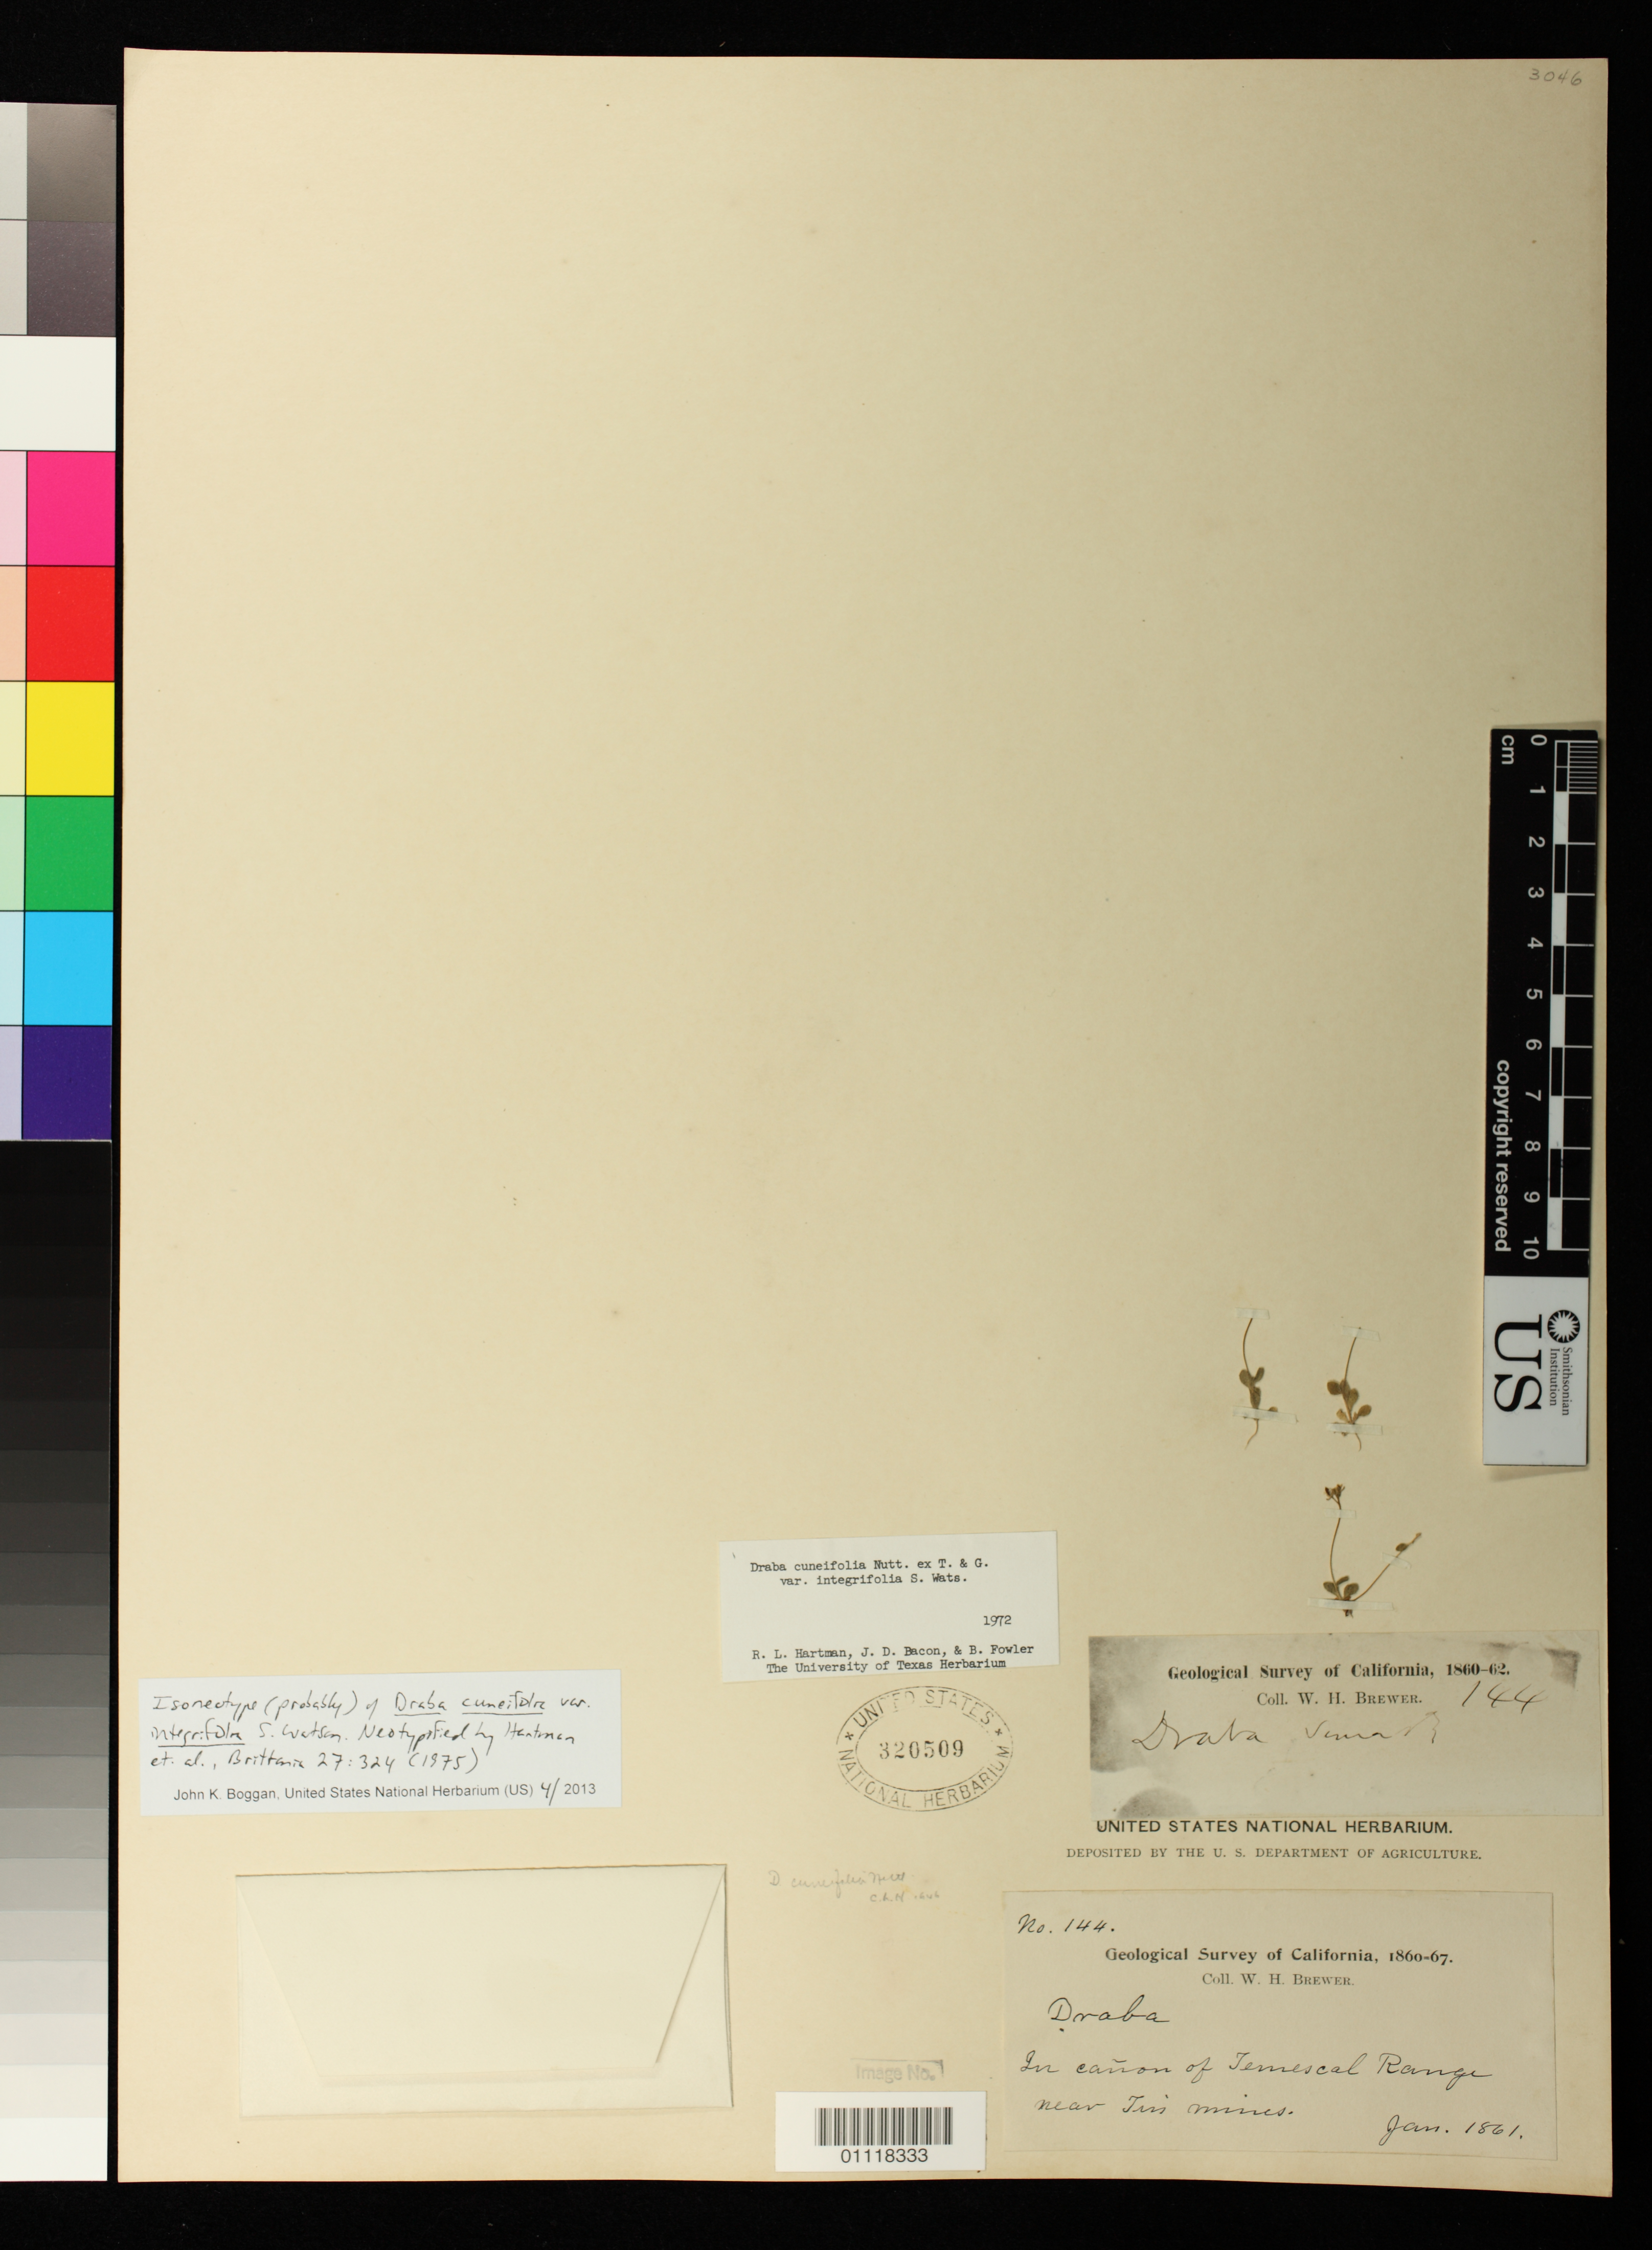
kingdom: Plantae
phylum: Tracheophyta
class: Magnoliopsida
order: Brassicales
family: Brassicaceae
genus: Draba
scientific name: Draba cuneifolia var. integrifolia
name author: S. Watson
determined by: Hartman, R. L.; et al.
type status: Isoneotype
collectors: W. H. Brewer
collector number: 144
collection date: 1861-01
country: United States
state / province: California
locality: In cañon of Temescal Range, near Tin mines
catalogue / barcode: US 320509